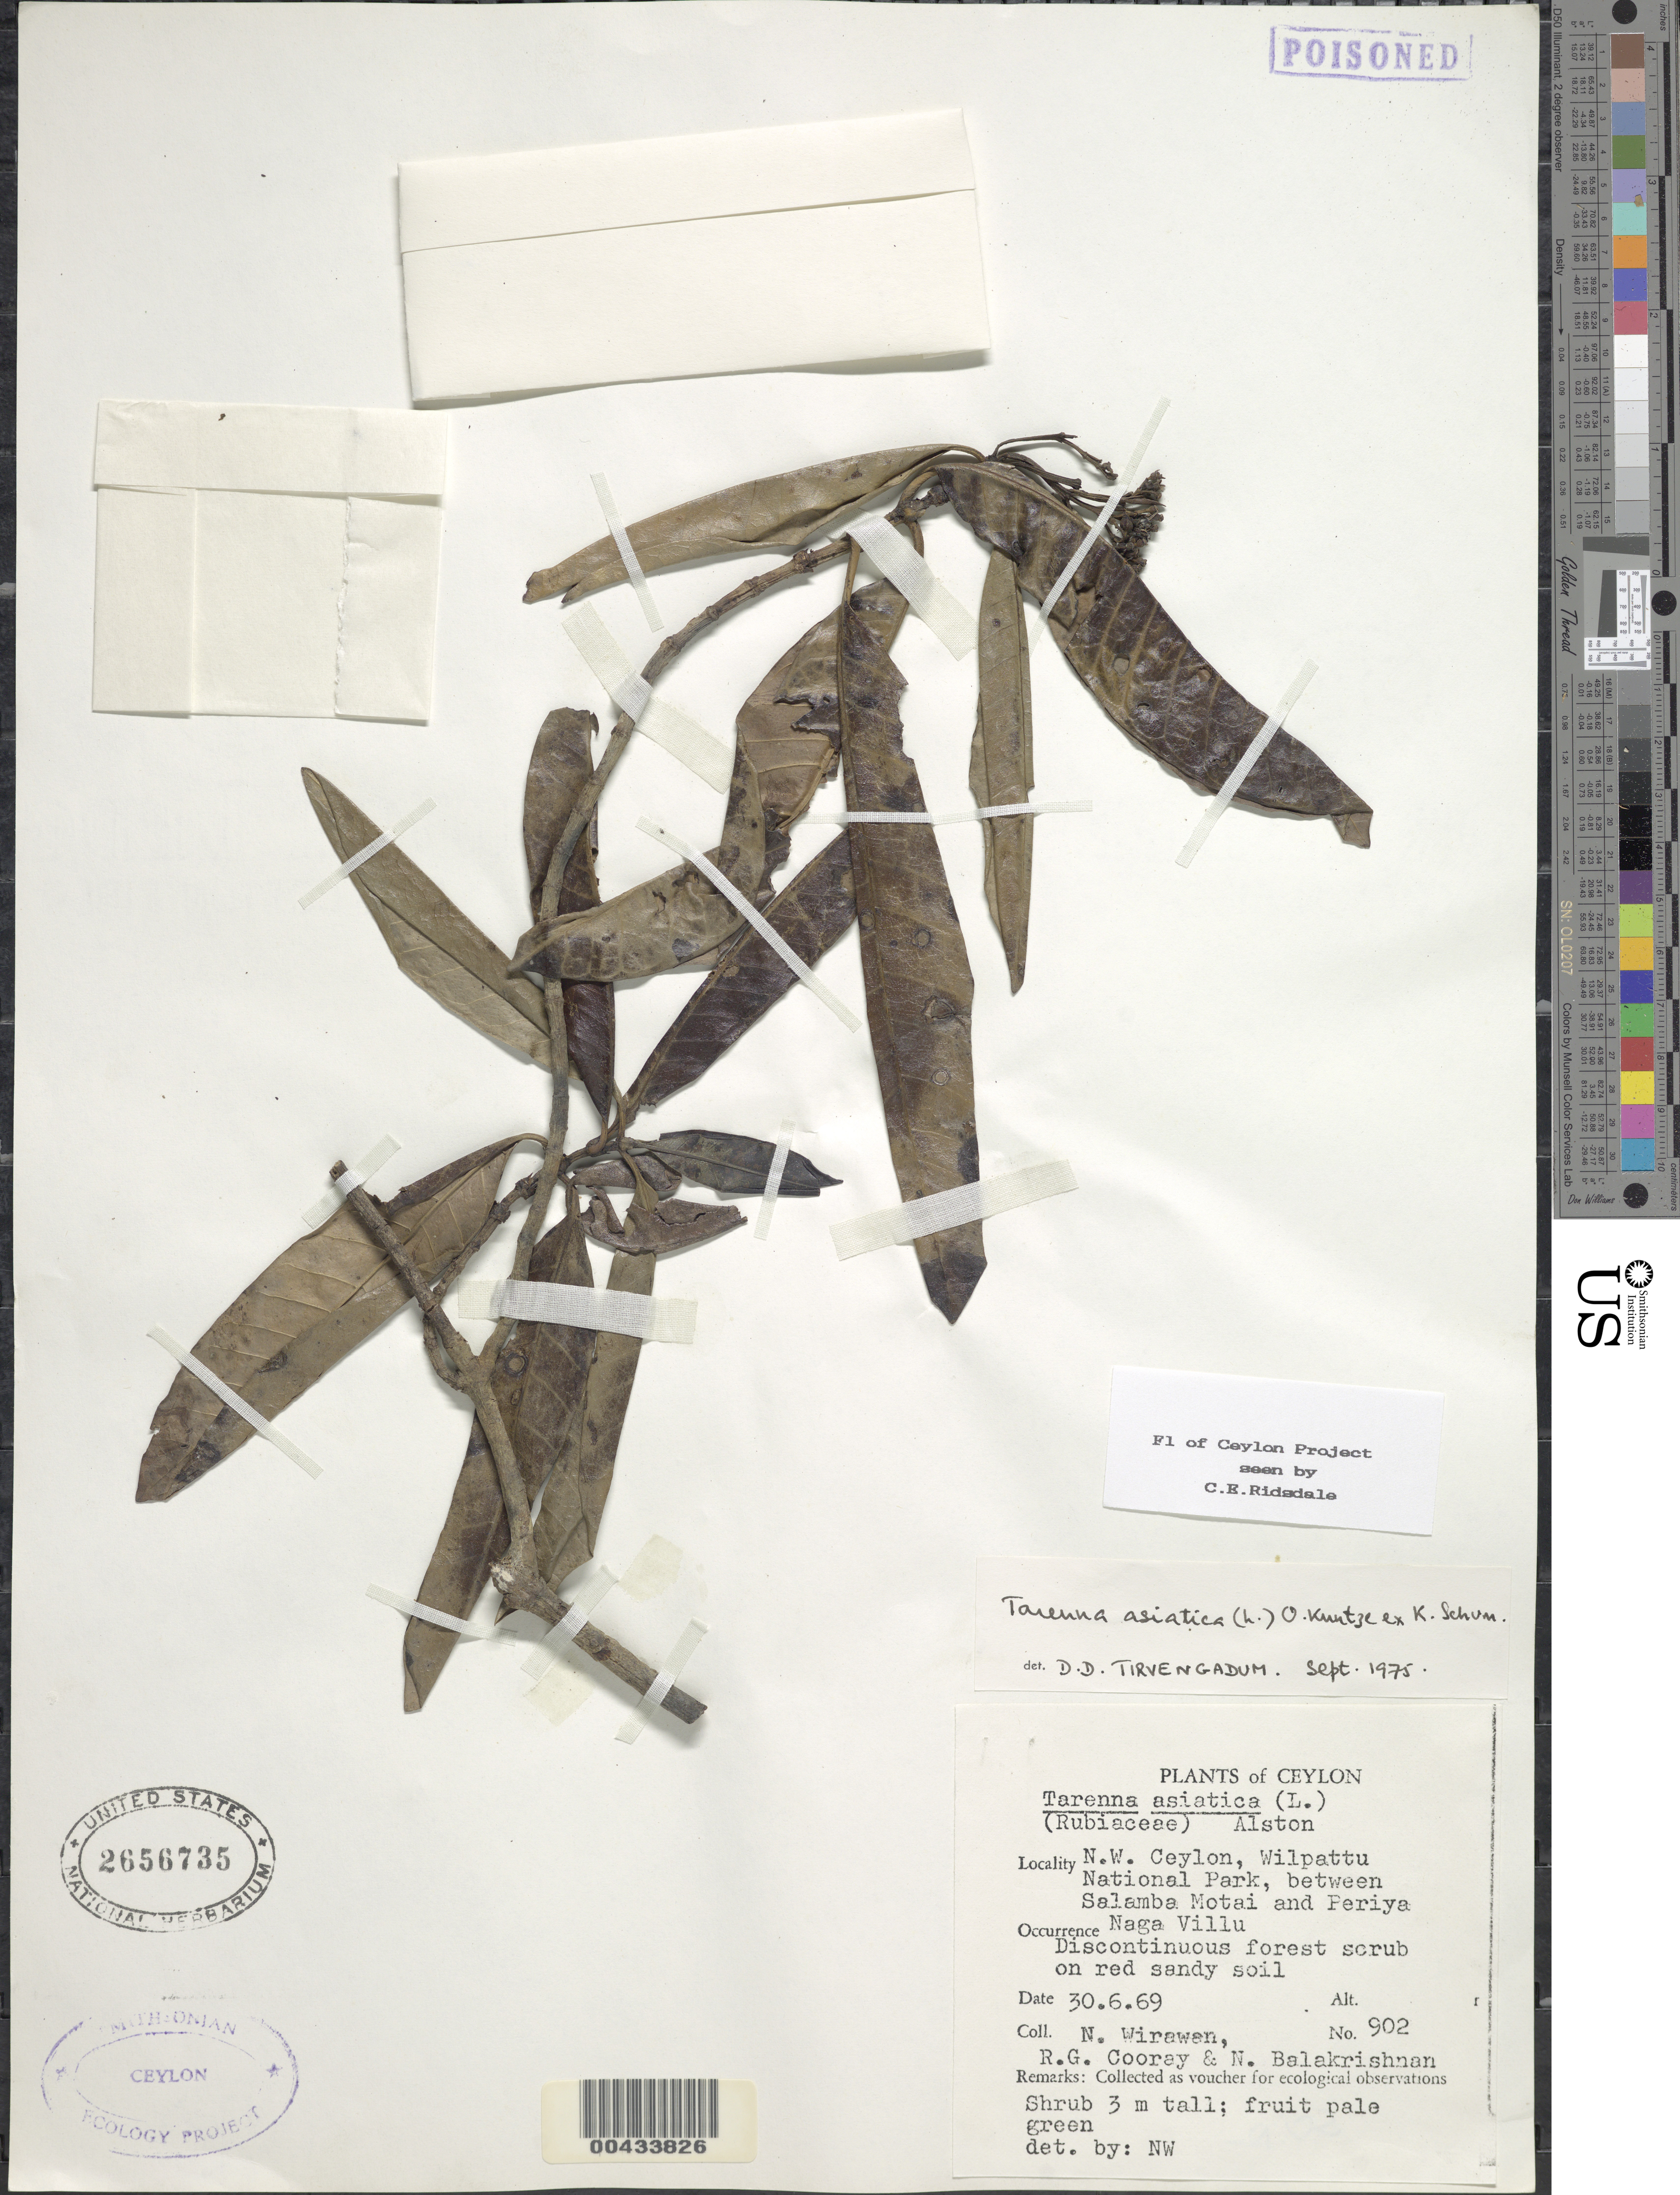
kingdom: Plantae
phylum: Tracheophyta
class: Magnoliopsida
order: Gentianales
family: Rubiaceae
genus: Tarenna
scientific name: Tarenna asiatica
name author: (L.) Kuntze ex K. Schum.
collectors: N. Wirawan, R. Cooray & N. Balakrishnan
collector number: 902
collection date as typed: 30 Jun 1969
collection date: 1969-06-30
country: Sri Lanka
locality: NW Ceylon , Wilpattu Natl Park, between Salamba Motai and Periya Naga Villu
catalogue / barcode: US 2656735